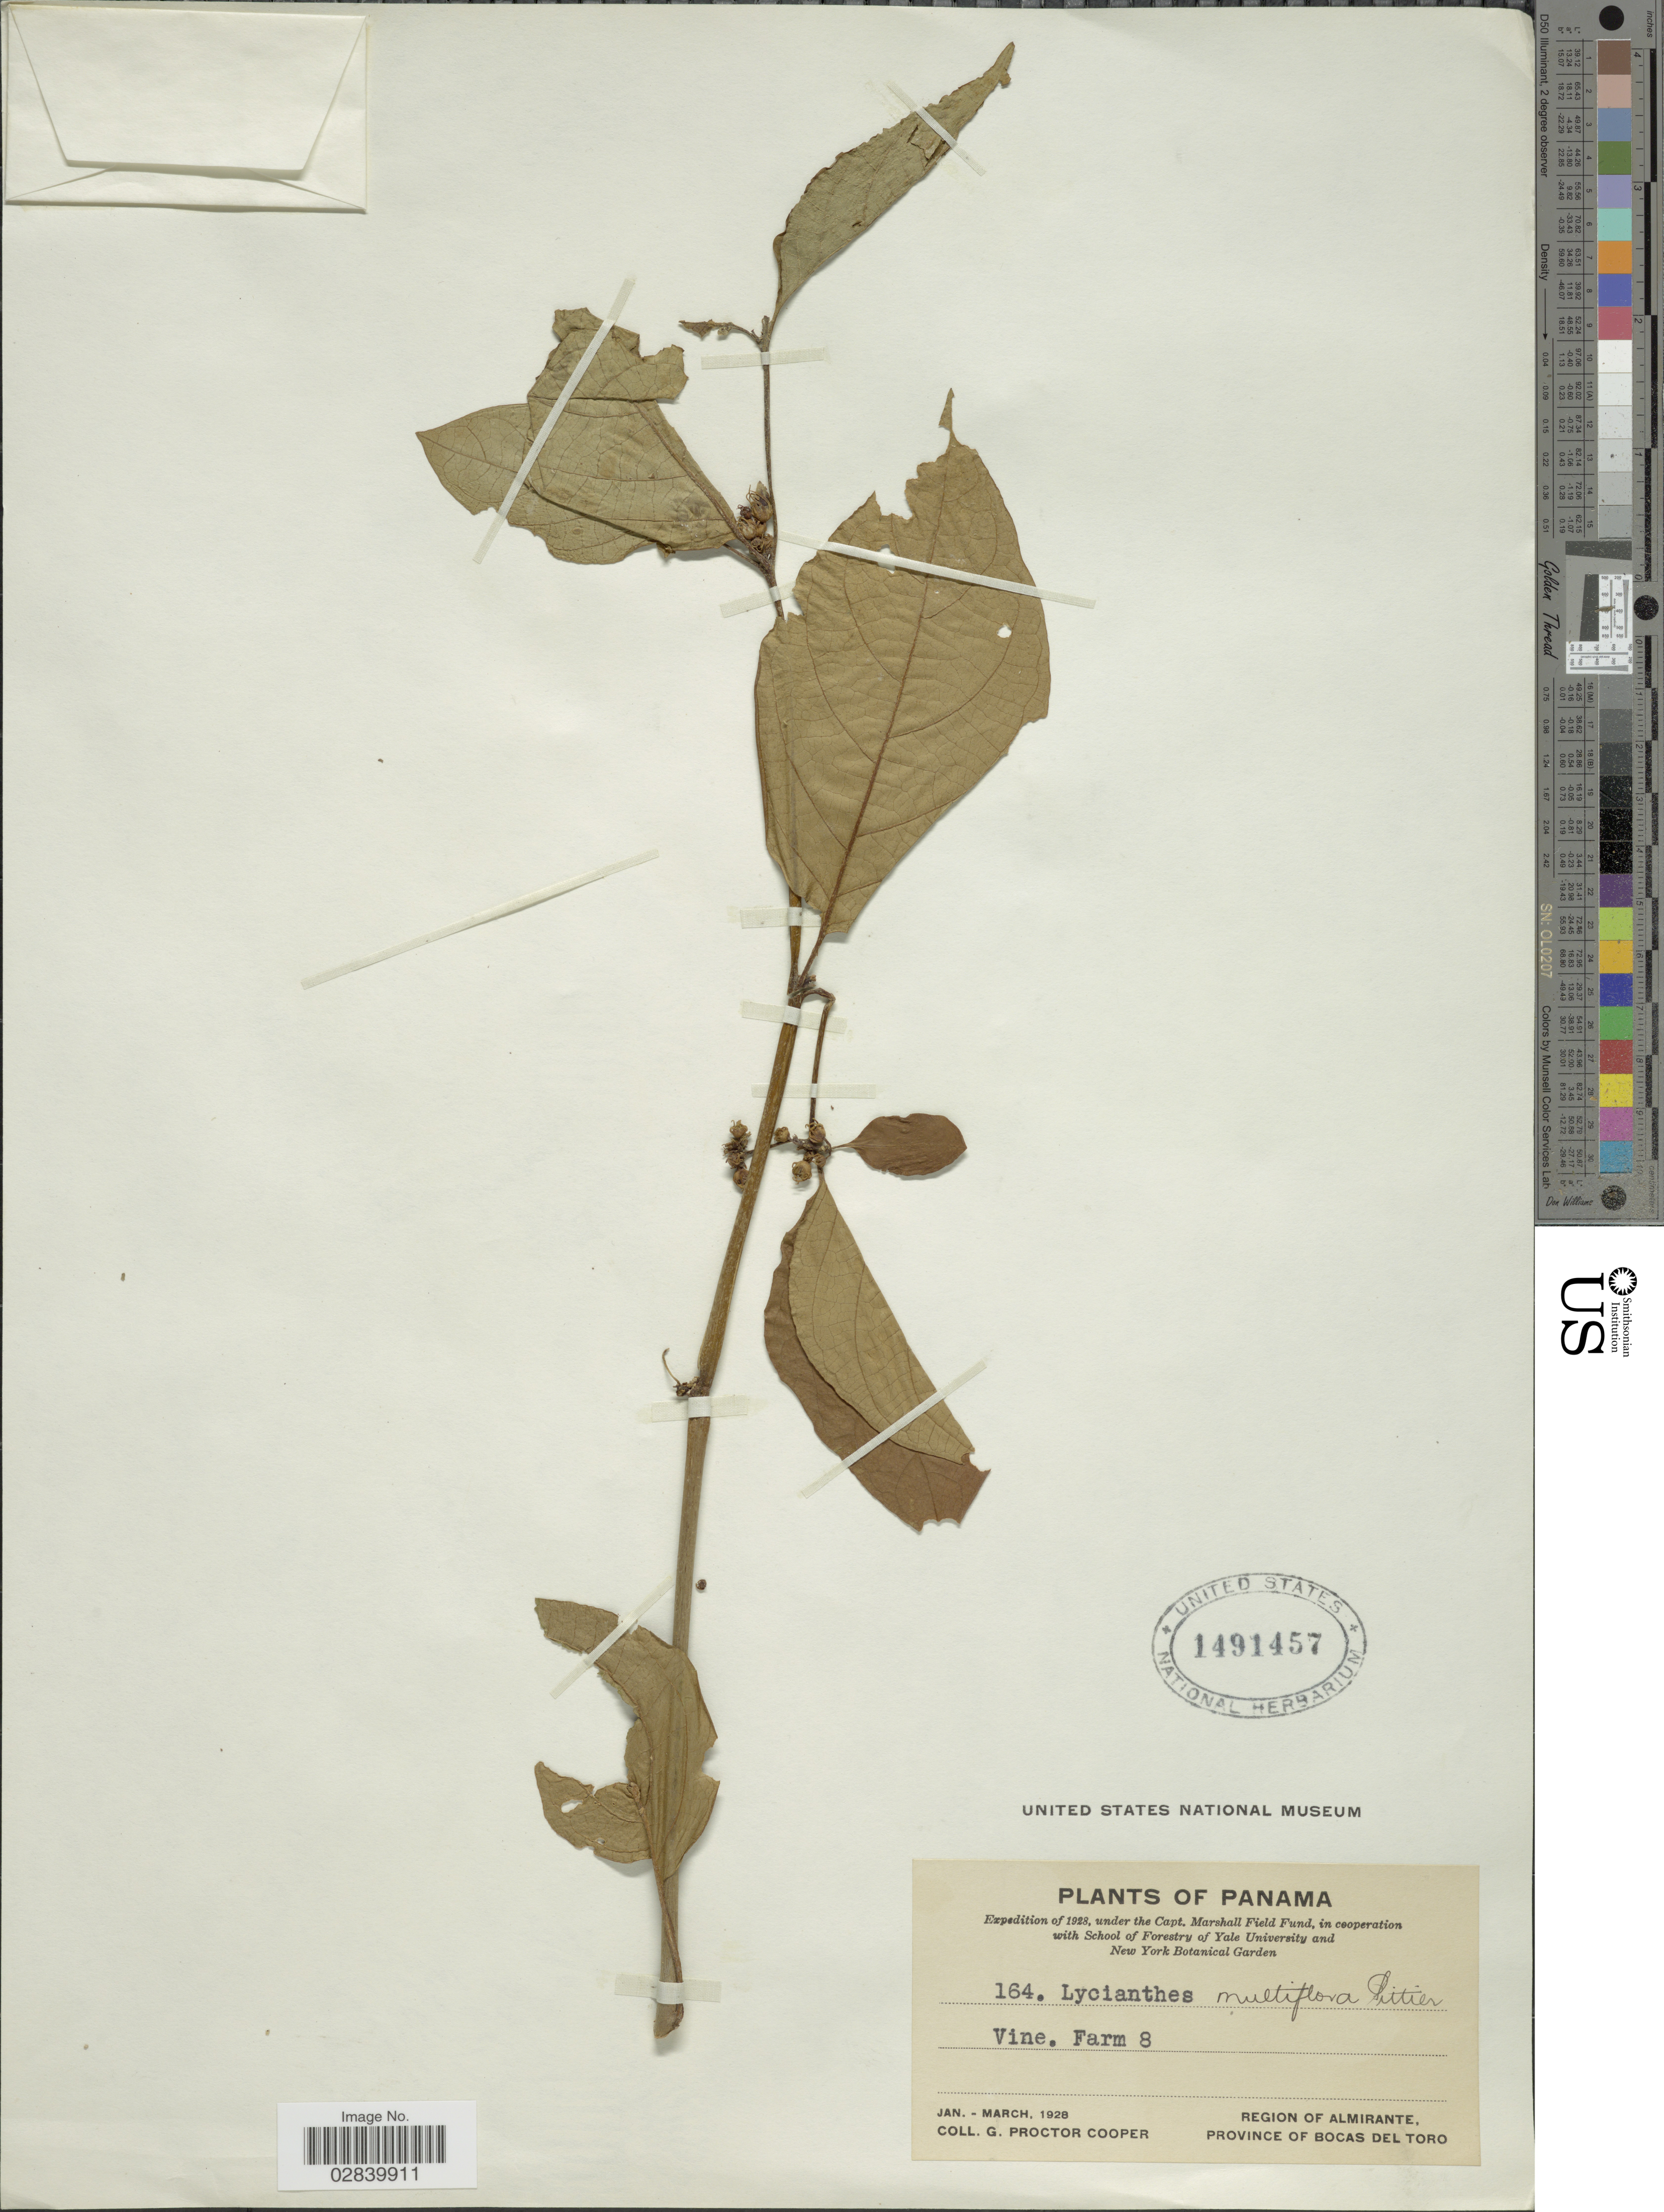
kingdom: Plantae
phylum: Tracheophyta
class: Magnoliopsida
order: Solanales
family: Solanaceae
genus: Lycianthes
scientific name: Lycianthes multiflora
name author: Bitter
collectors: G. Cooper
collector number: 164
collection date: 1928-01/1928-03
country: Panama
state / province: Bocas del Toro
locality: Farm 8. Region of Almirante.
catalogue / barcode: US 1491457